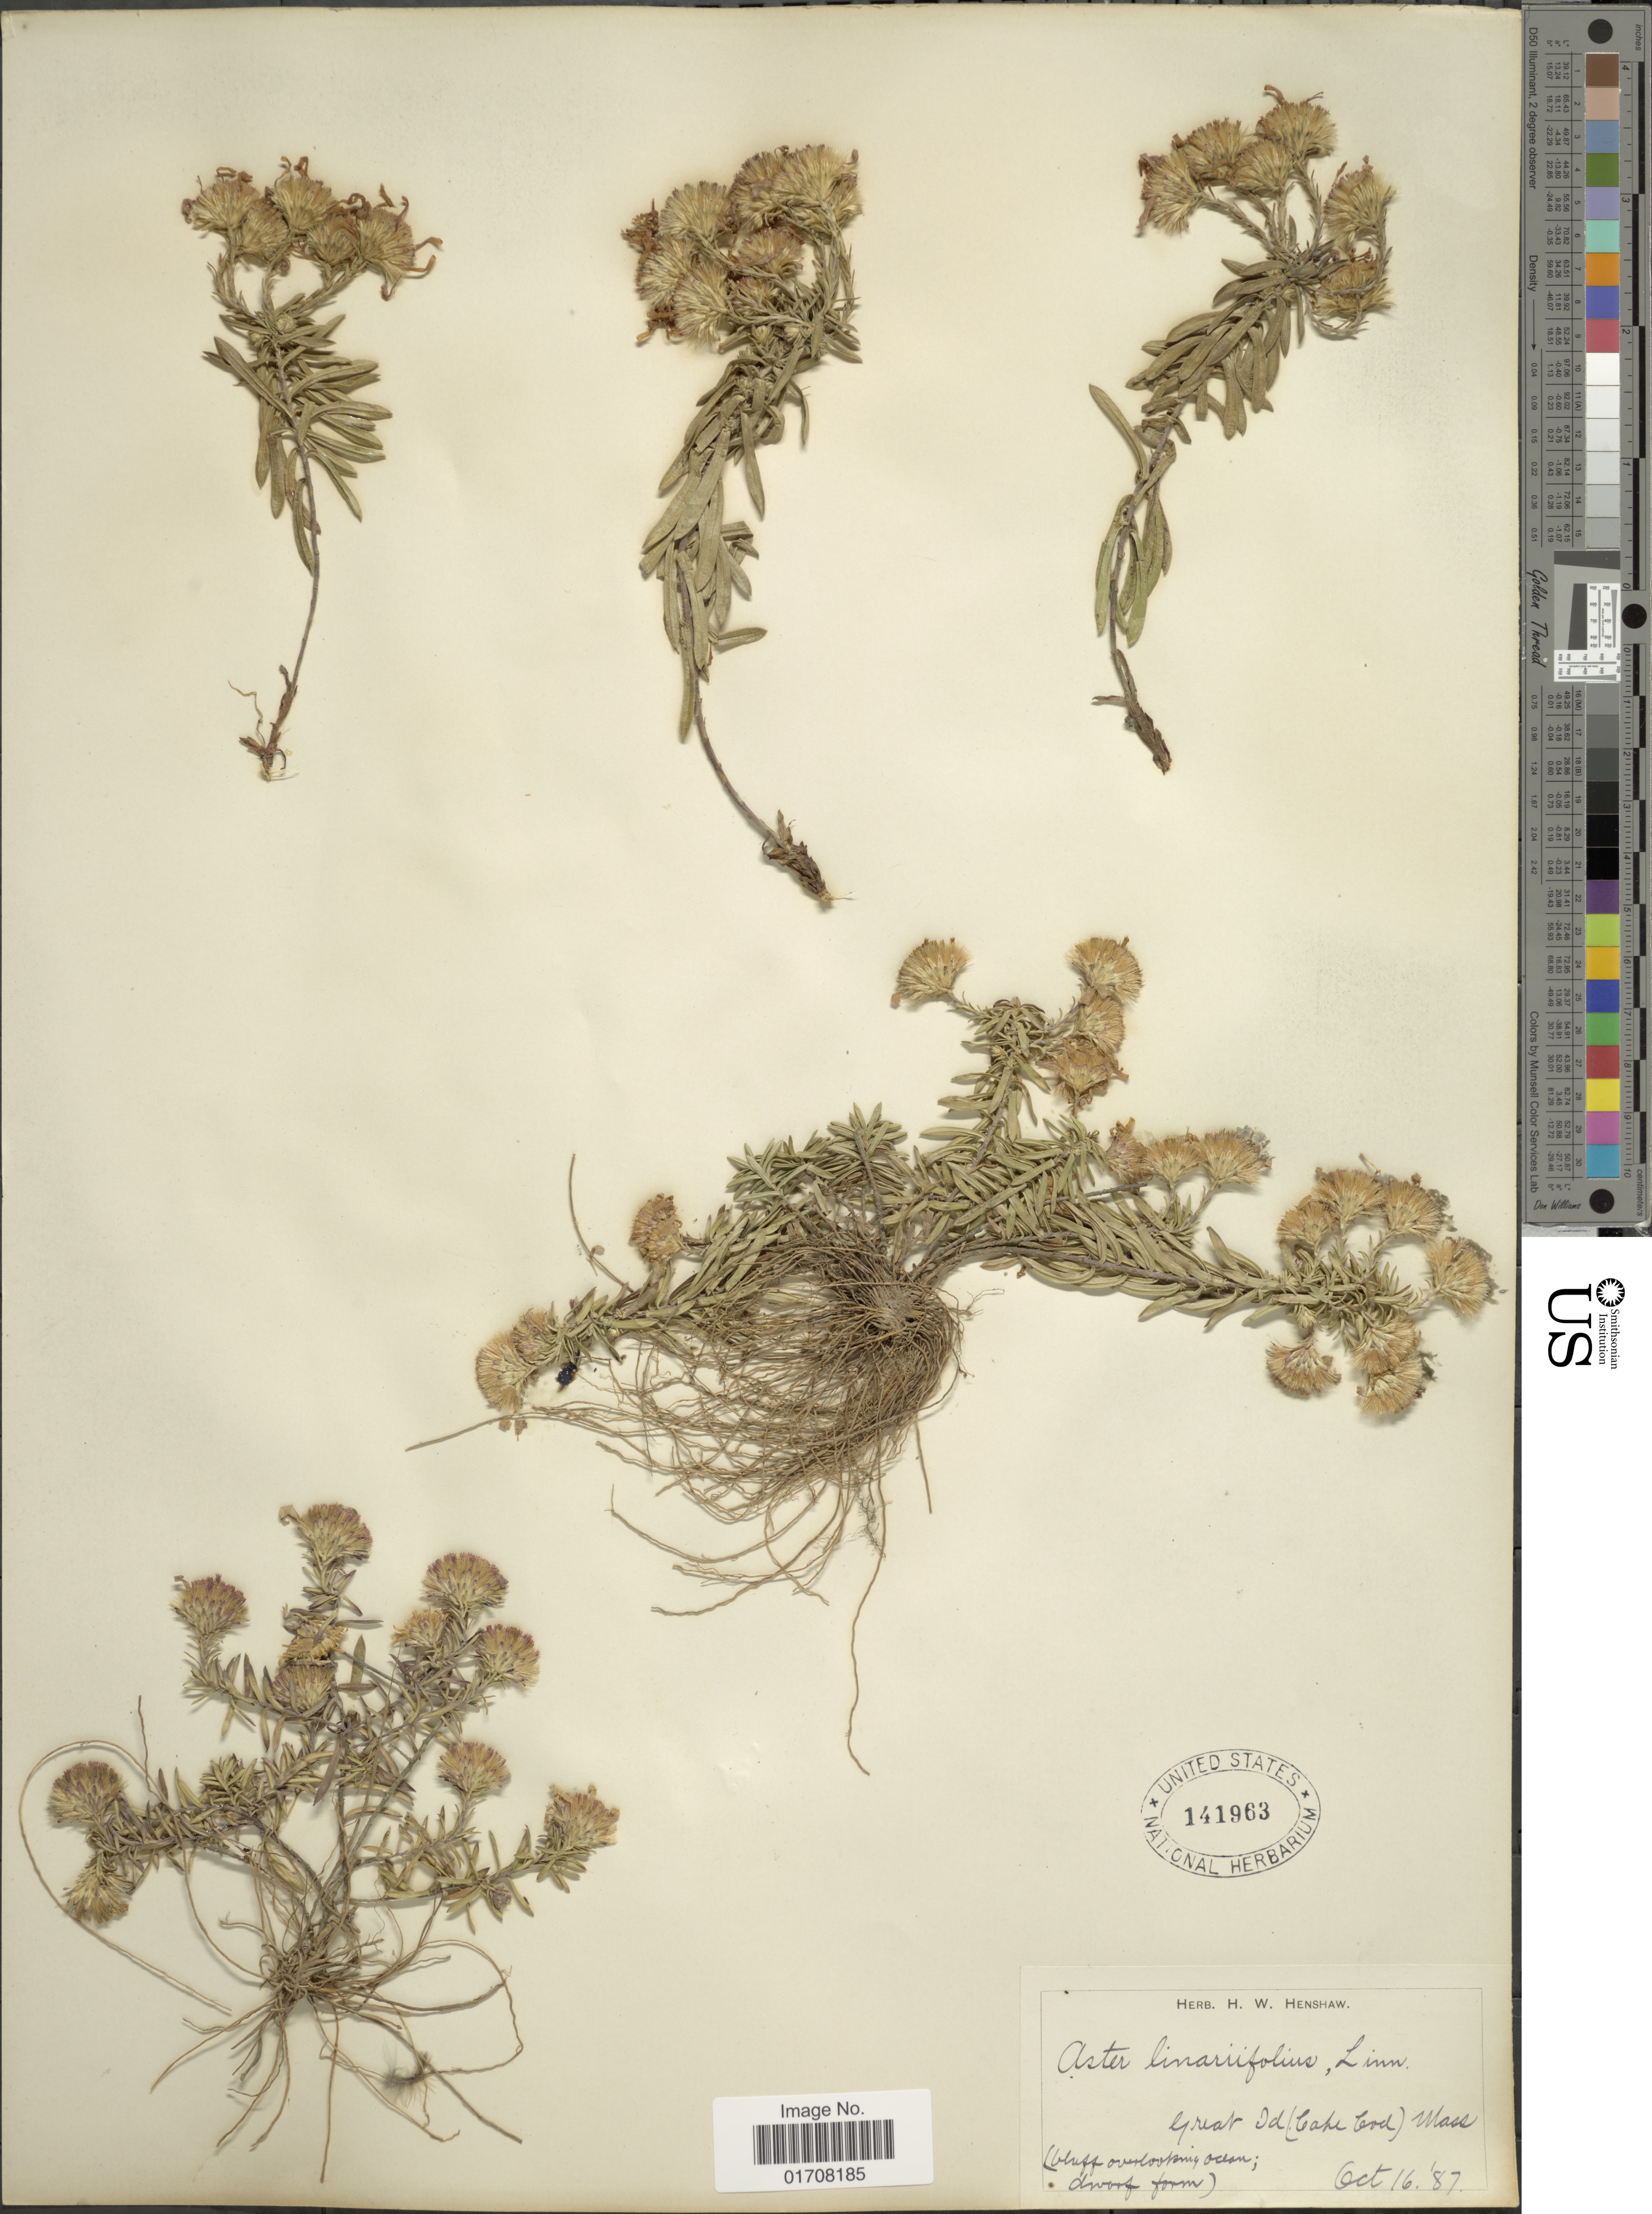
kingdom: Plantae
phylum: Tracheophyta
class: Magnoliopsida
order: Asterales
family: Asteraceae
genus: Ionactis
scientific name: Ionactis linariifolia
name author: (L.) Greene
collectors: ex herb. H. W. Henshaw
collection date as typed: Transcribed d/m/y: 16/10/87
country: United States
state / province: Massachusetts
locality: Great Id (Cape Cod), Mass.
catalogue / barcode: US 141963